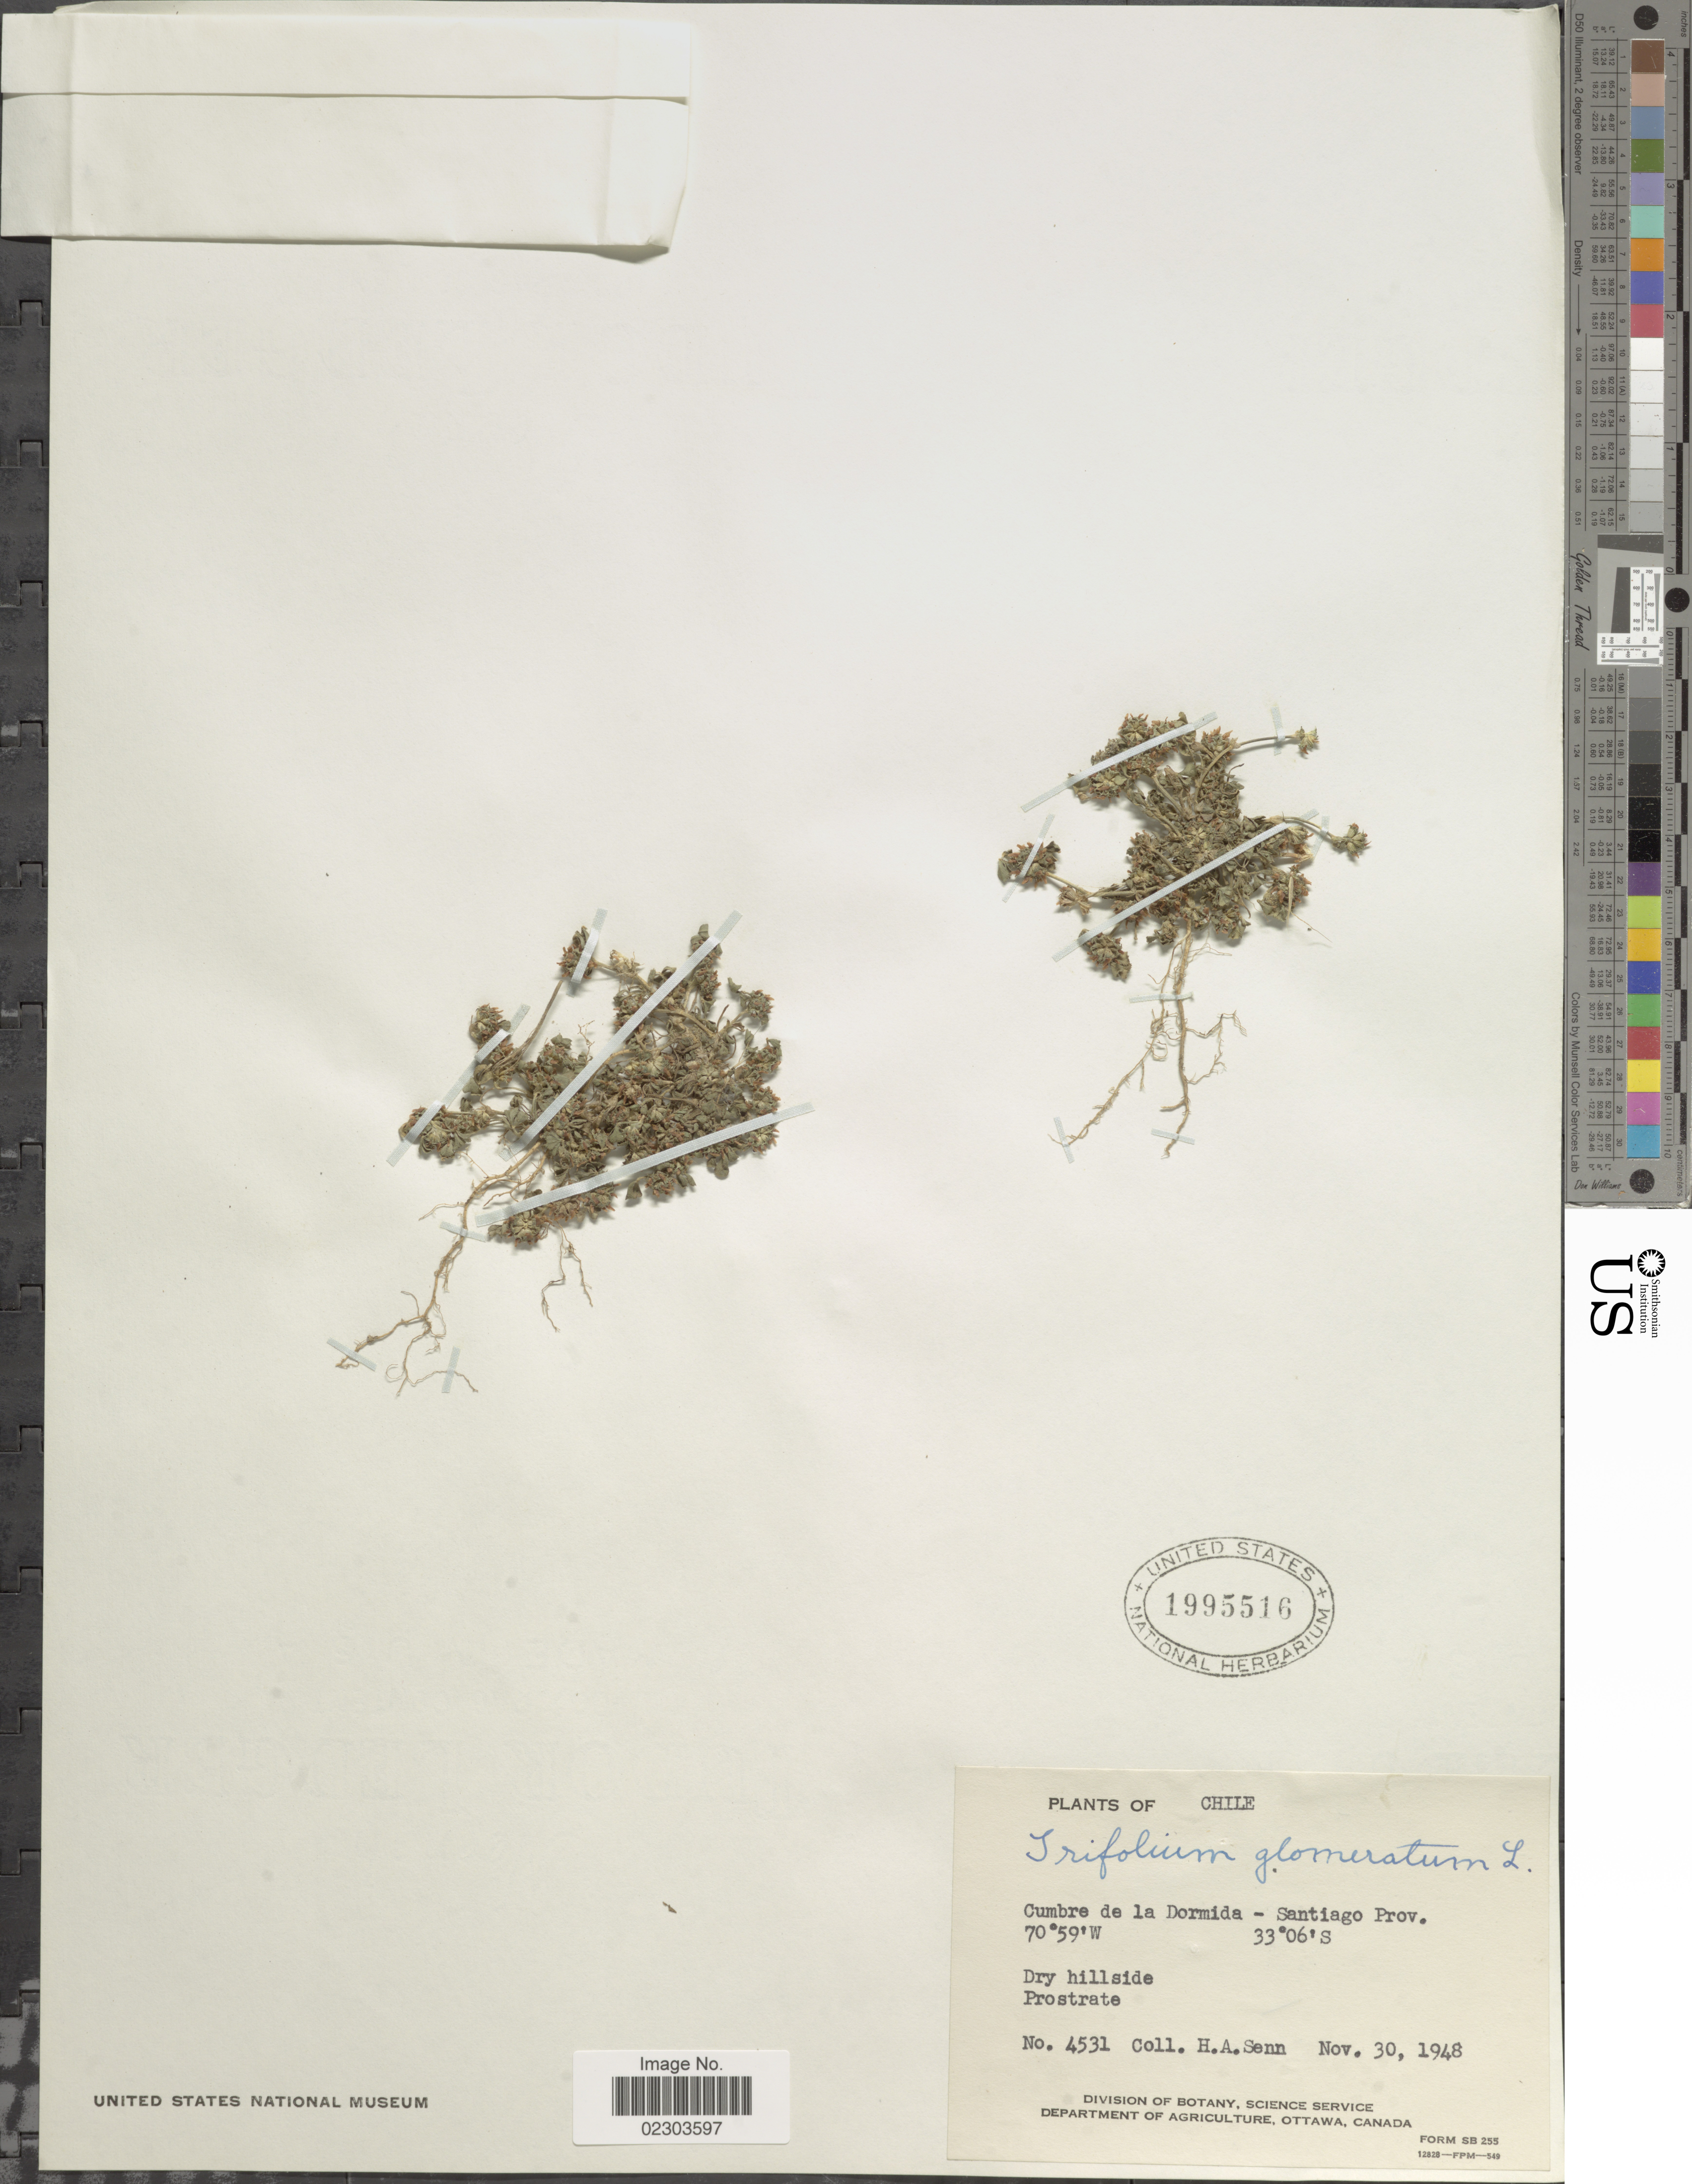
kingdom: Plantae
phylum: Tracheophyta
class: Magnoliopsida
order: Fabales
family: Fabaceae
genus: Trifolium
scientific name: Trifolium glomeratum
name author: L.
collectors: H. Senn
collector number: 4531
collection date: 1948-11-30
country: Chile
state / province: Región Metropolitana (RM)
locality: Cumbre de la Dormida, Santiago Prov., dry hillside, prostrate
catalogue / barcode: US 1995516